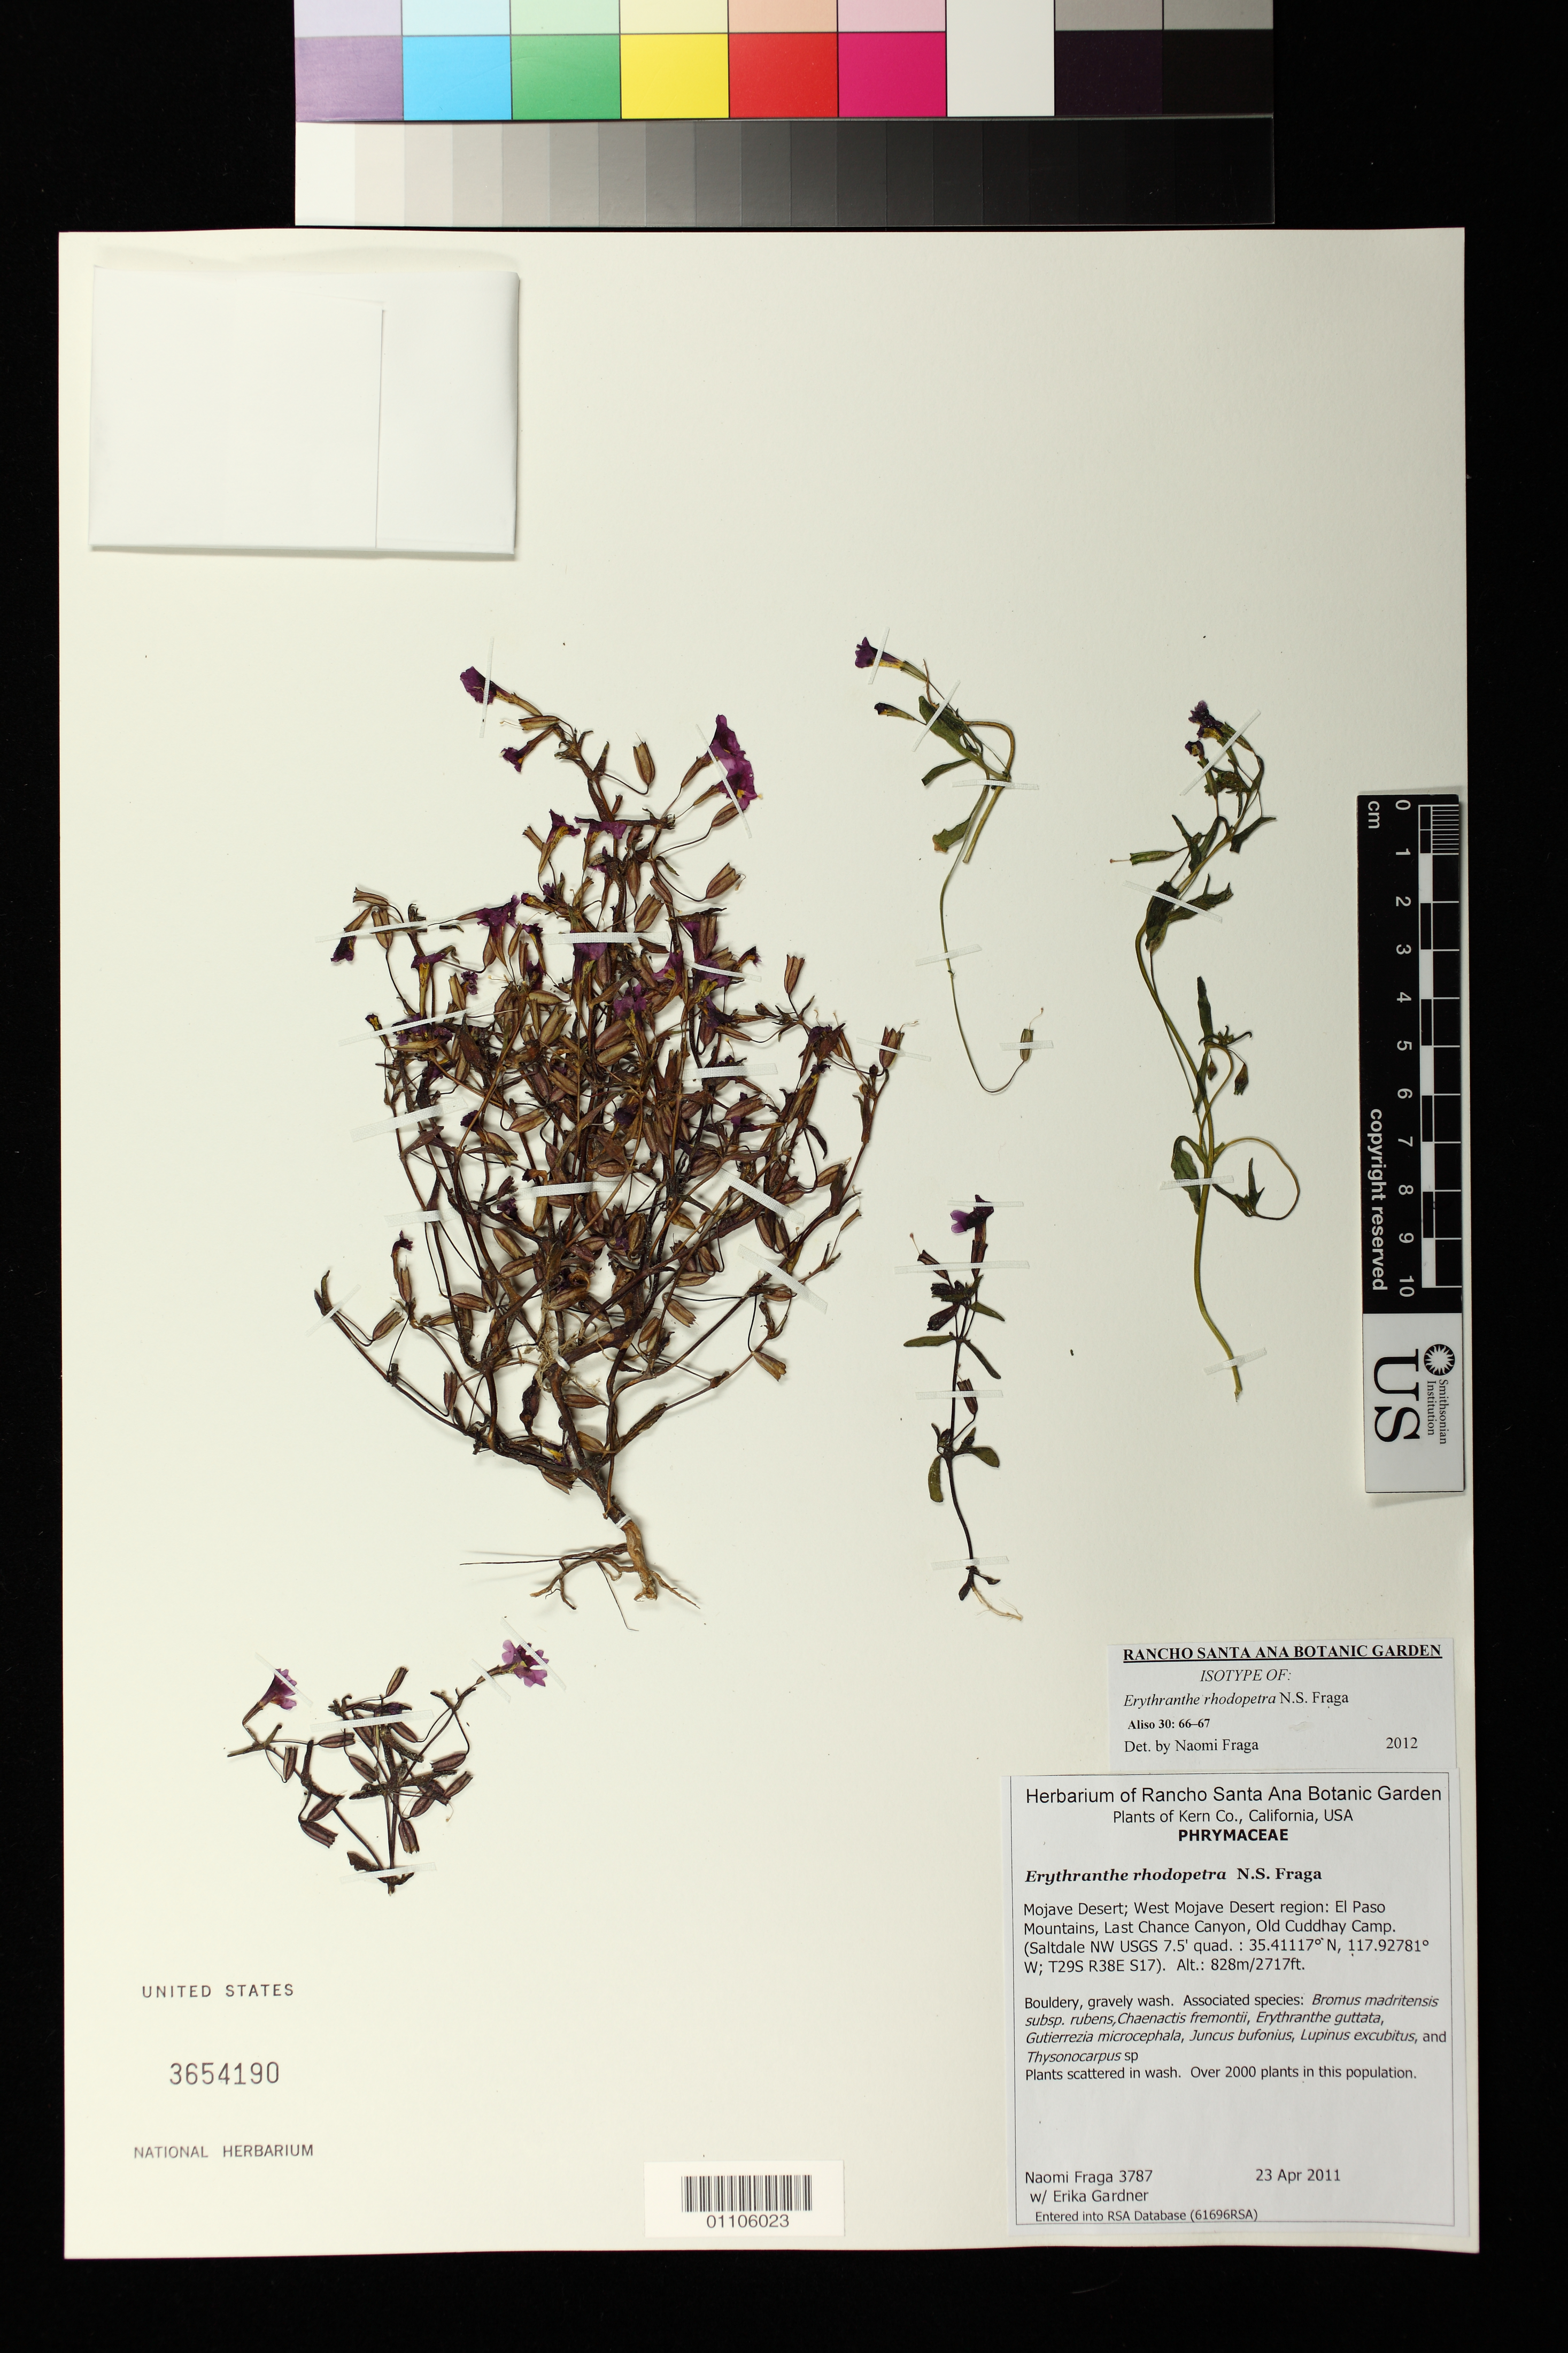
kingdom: Plantae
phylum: Tracheophyta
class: Magnoliopsida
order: Lamiales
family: Phrymaceae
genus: Erythranthe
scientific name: Erythranthe rhodopetra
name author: N.S. Fraga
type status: Isotype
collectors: N. Fraga & E. Gardner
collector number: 3787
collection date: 2011-04-23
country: United States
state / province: California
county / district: Kern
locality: Mojave Desert; West Mojave Desert region: El Paso Mountains, Last Chance Canyon, Old Cuddhay Camp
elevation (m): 828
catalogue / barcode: US 3654190